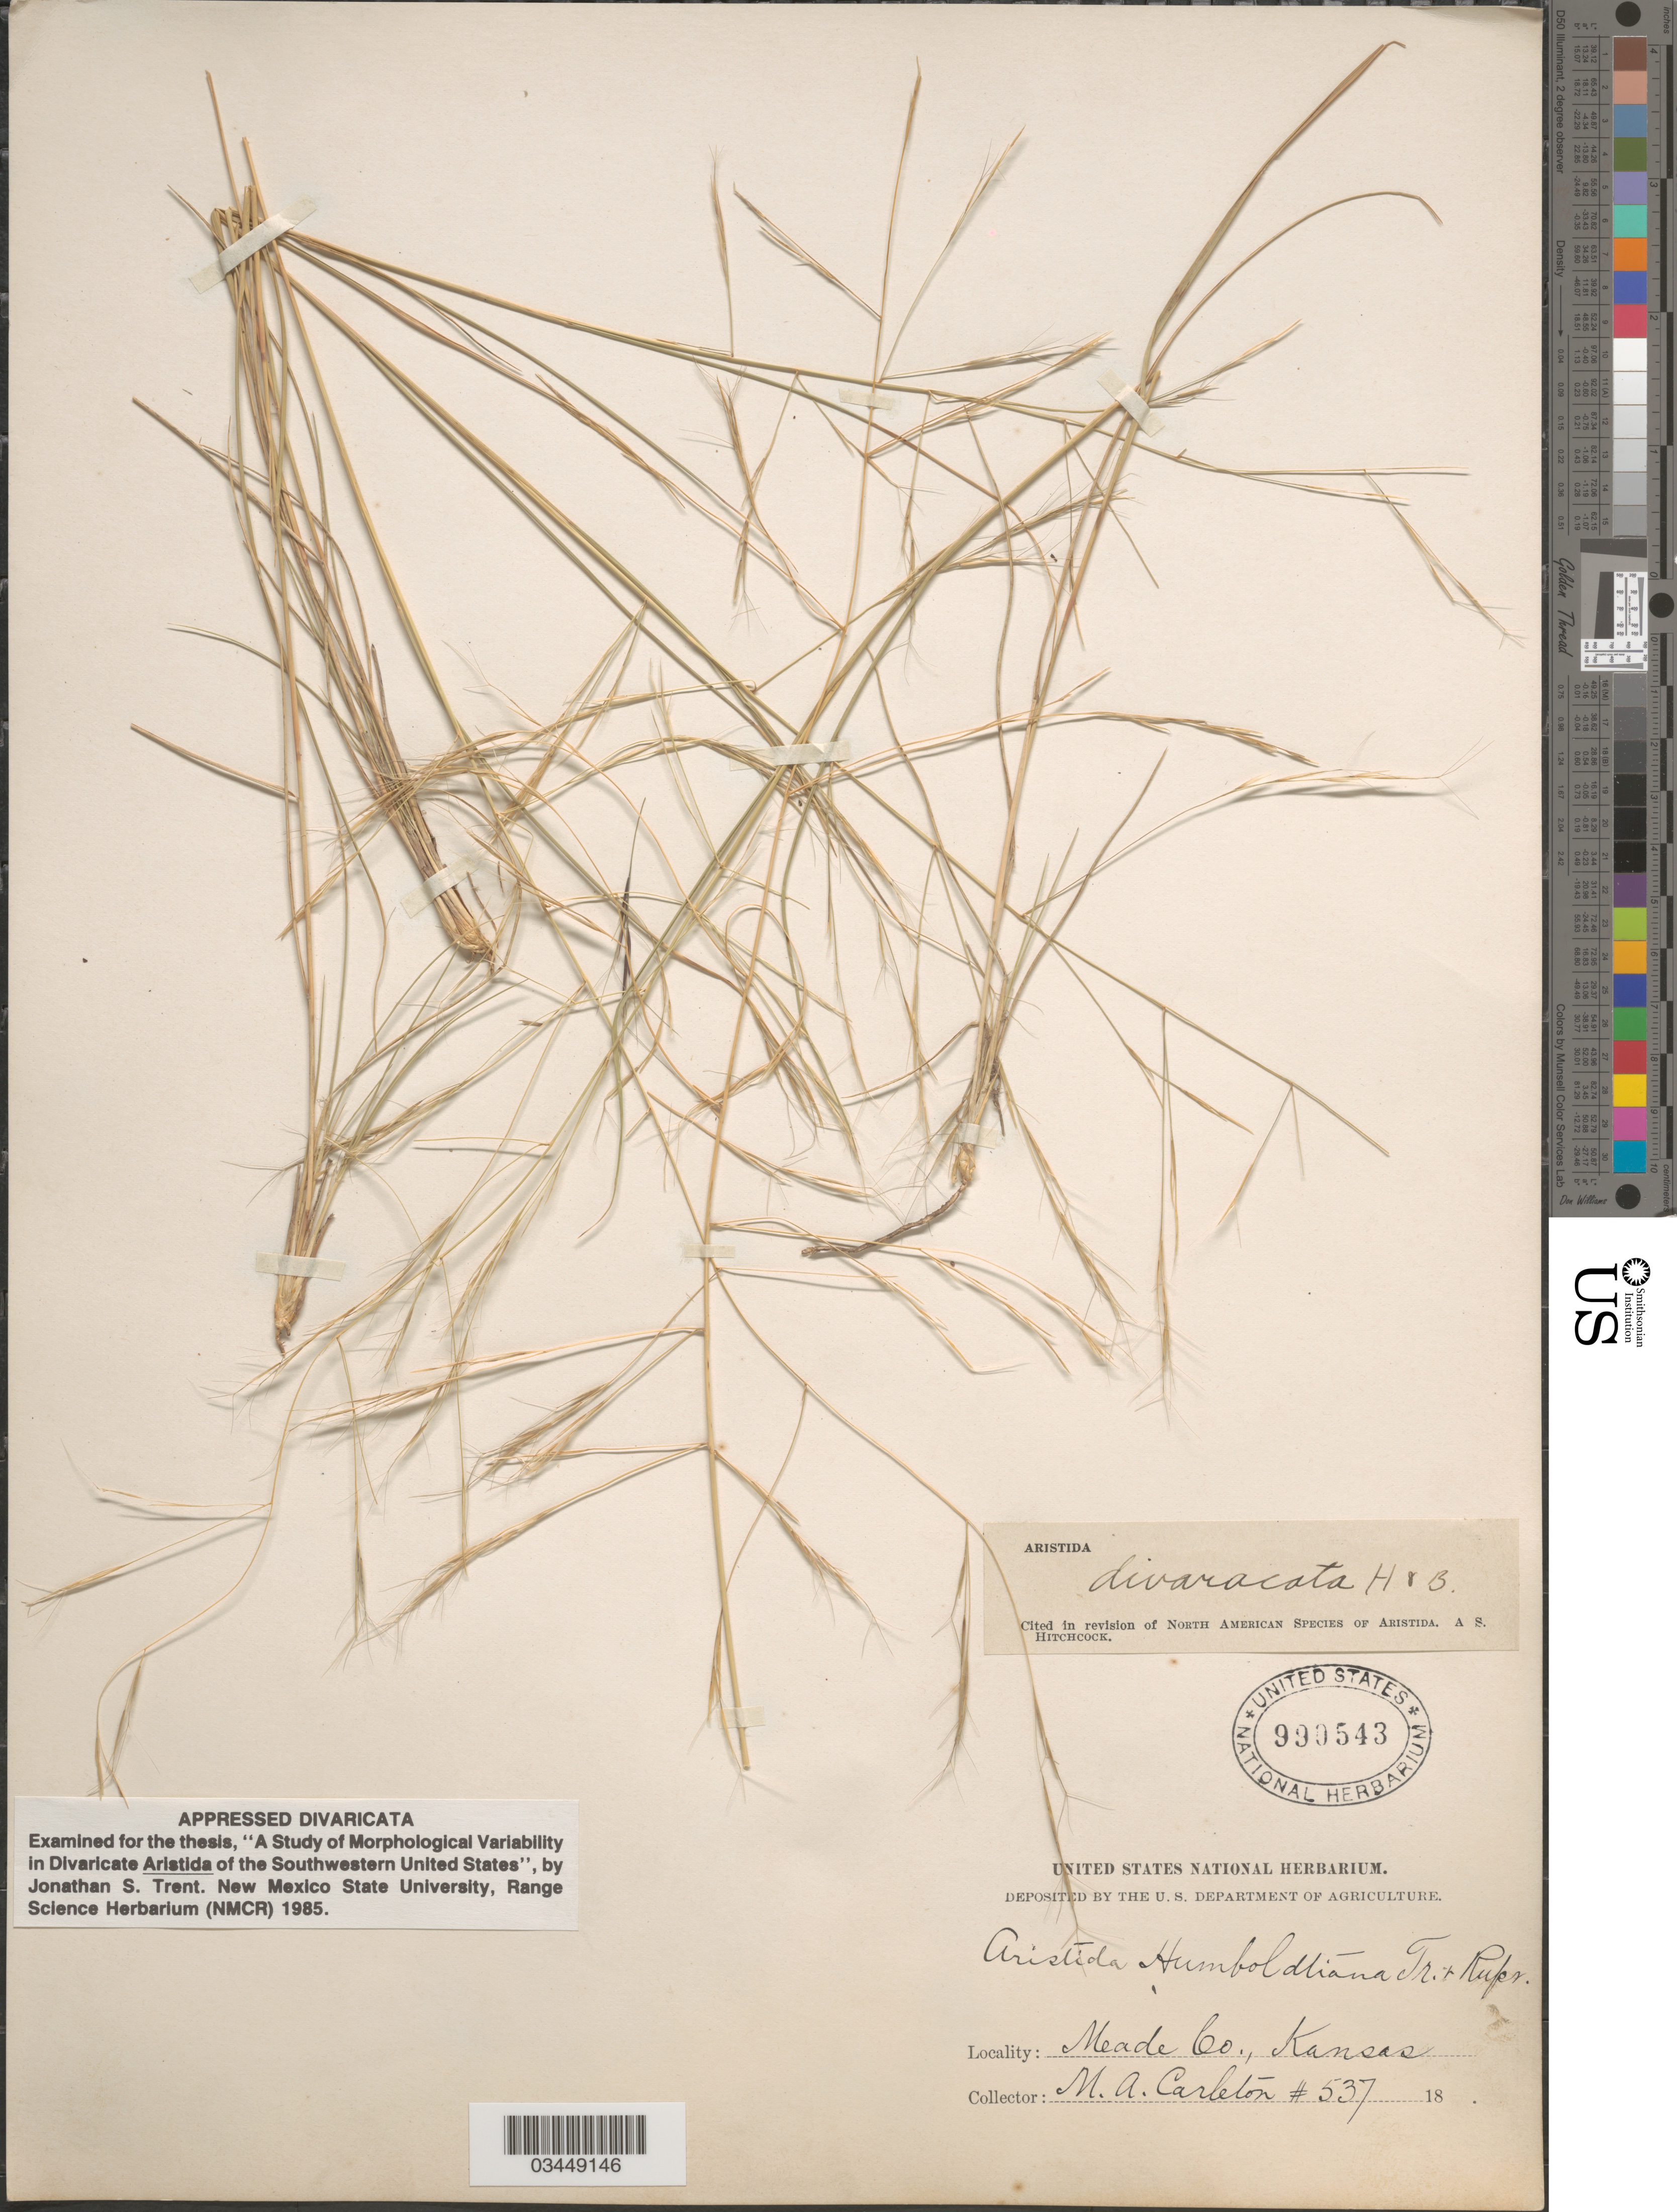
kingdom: Plantae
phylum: Tracheophyta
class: Liliopsida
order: Poales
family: Poaceae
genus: Aristida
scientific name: Aristida divaricata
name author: Humb. & Bonpl. ex Willd.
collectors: M. A. Carleton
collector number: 537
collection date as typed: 18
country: United States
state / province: Kansas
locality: Meade Co.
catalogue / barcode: US 990543